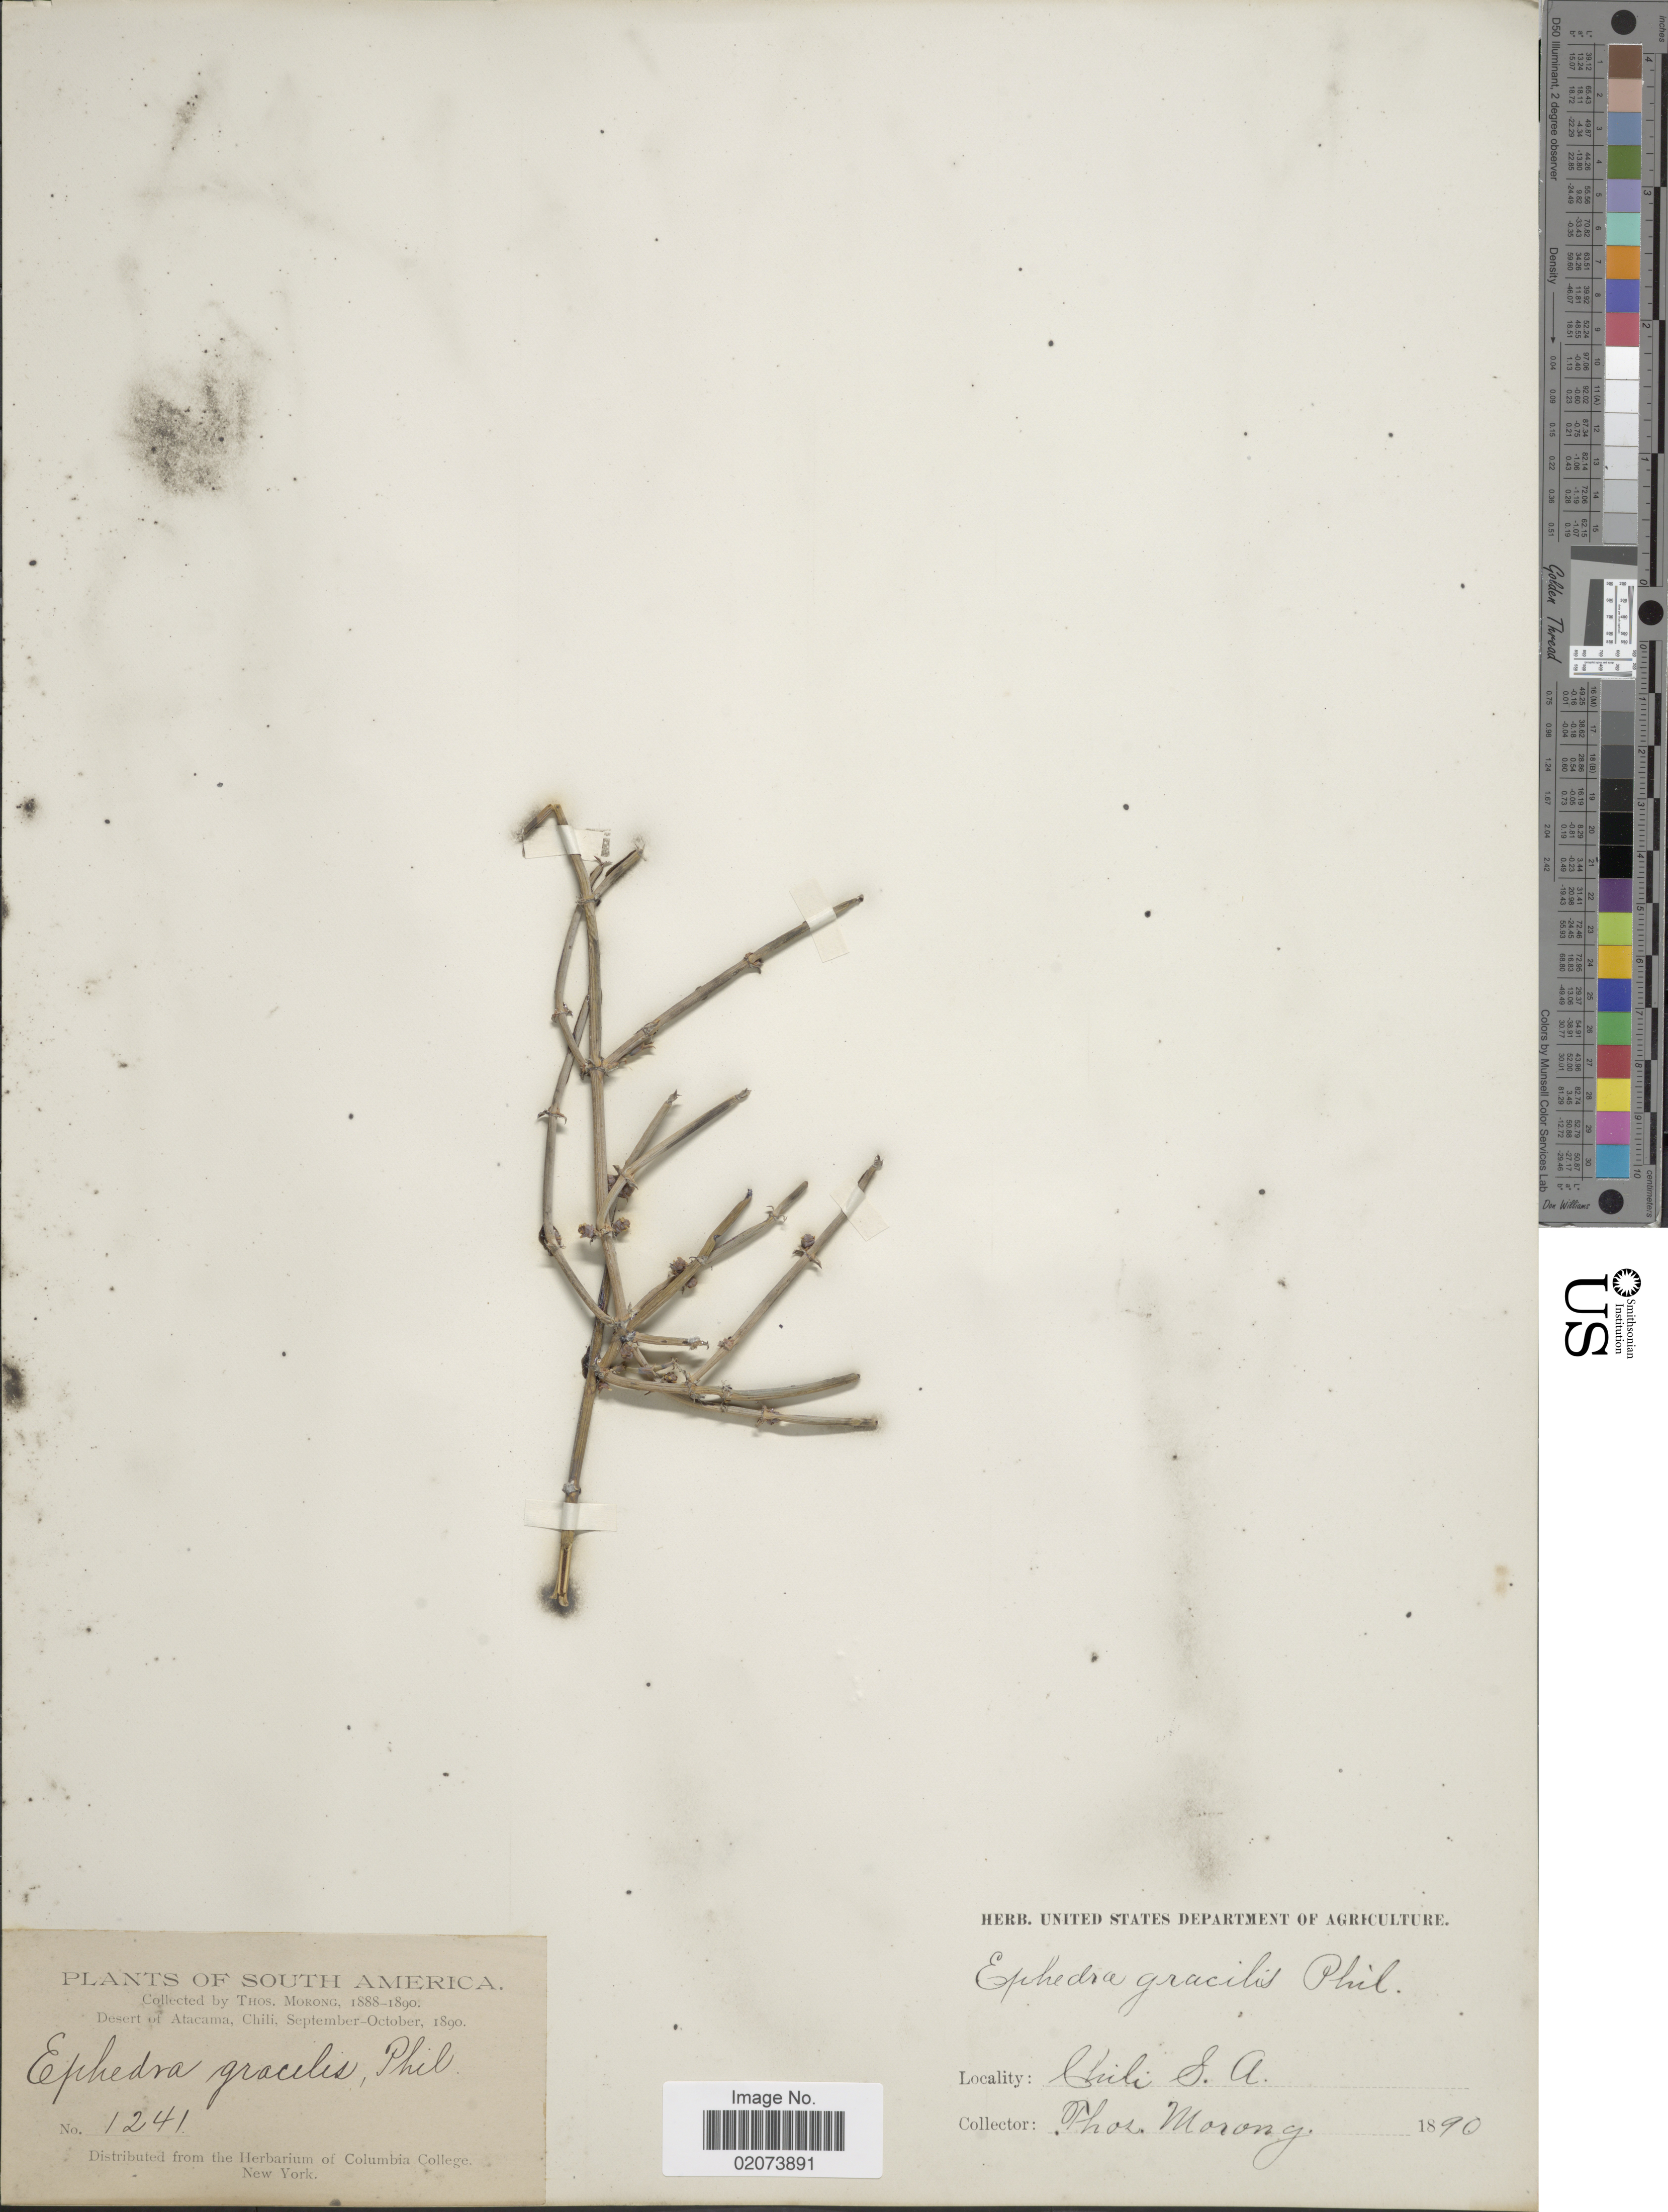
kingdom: Plantae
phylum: Tracheophyta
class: Gnetopsida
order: Ephedrales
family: Ephedraceae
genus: Ephedra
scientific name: Ephedra gracilis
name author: Phil.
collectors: T. Morong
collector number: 1241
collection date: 1890-09/1890-10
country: Chile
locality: Desert of Atacama